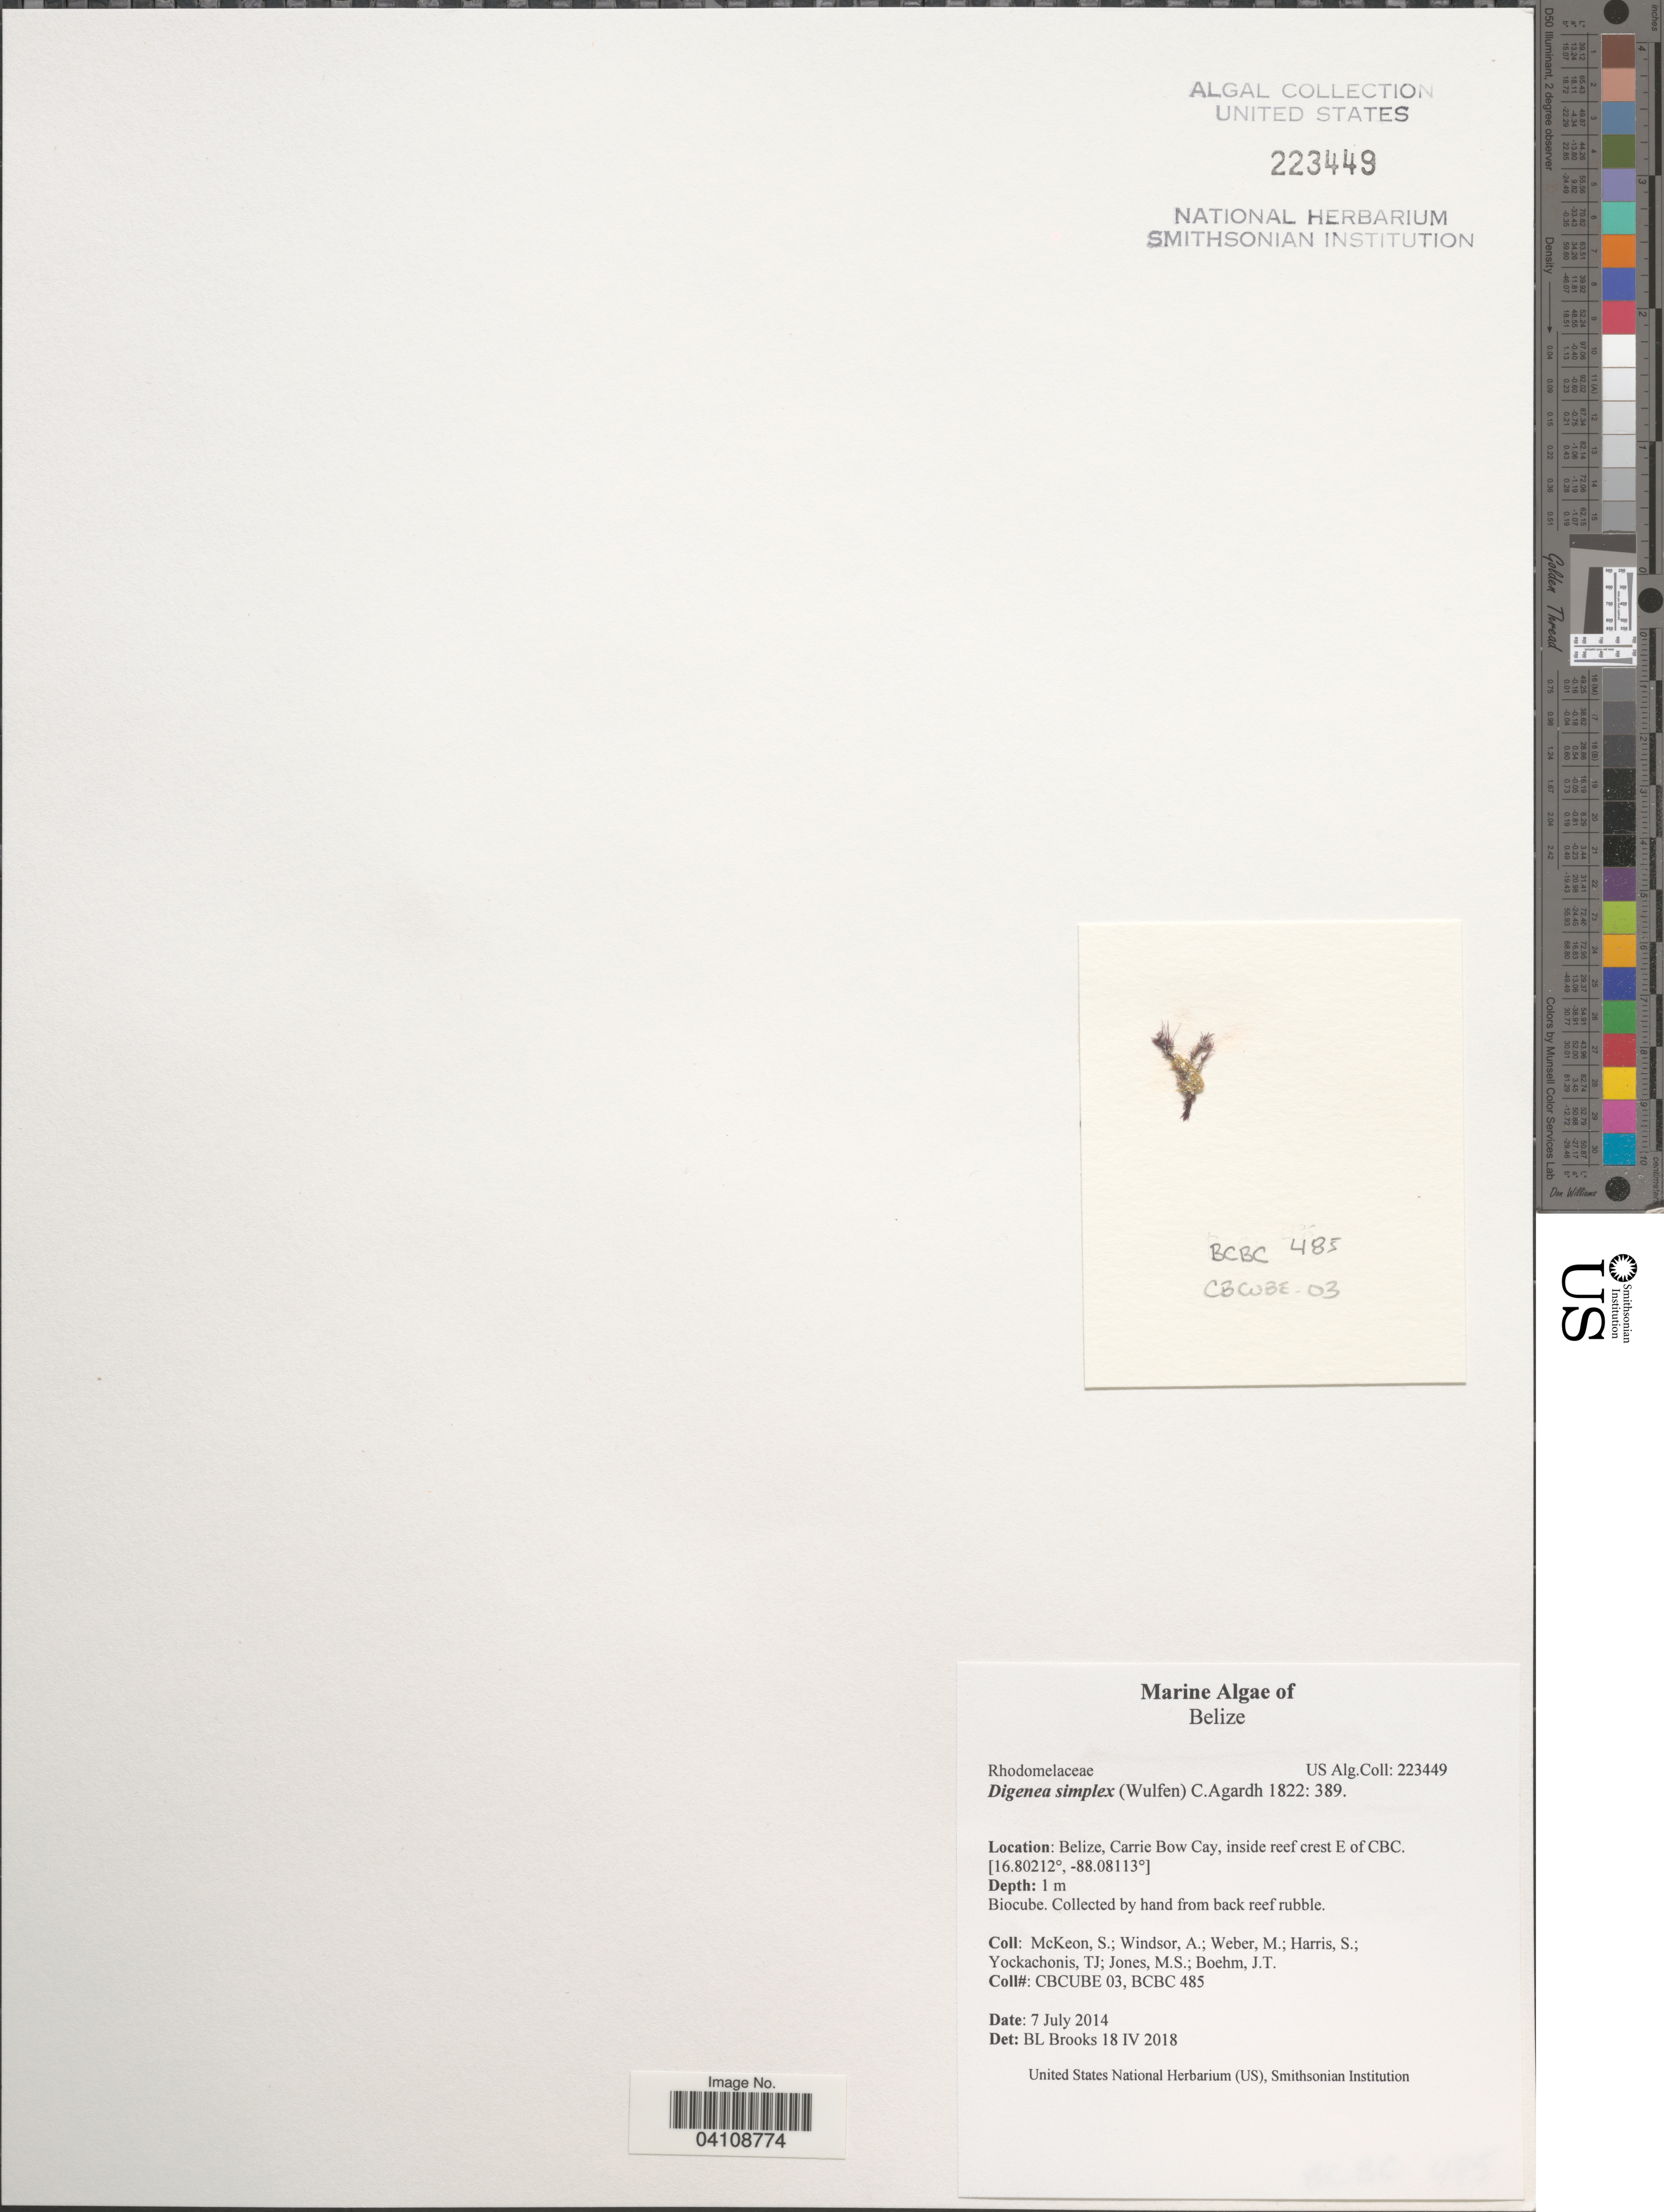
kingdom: Plantae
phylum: Rhodophyta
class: Florideophyceae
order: Ceramiales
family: Rhodomelaceae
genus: Digenea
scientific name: Digenea simplex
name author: (Wulfen) C. Agardh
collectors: S. McKeon, A. Windsor, M. Weber, S. Harris & et al.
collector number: CBCUBE03/BCBC485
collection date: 2014-07-07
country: Belize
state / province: Belize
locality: Carrie Bow Cay, inside reef crest E of CBC.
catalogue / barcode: US 223449